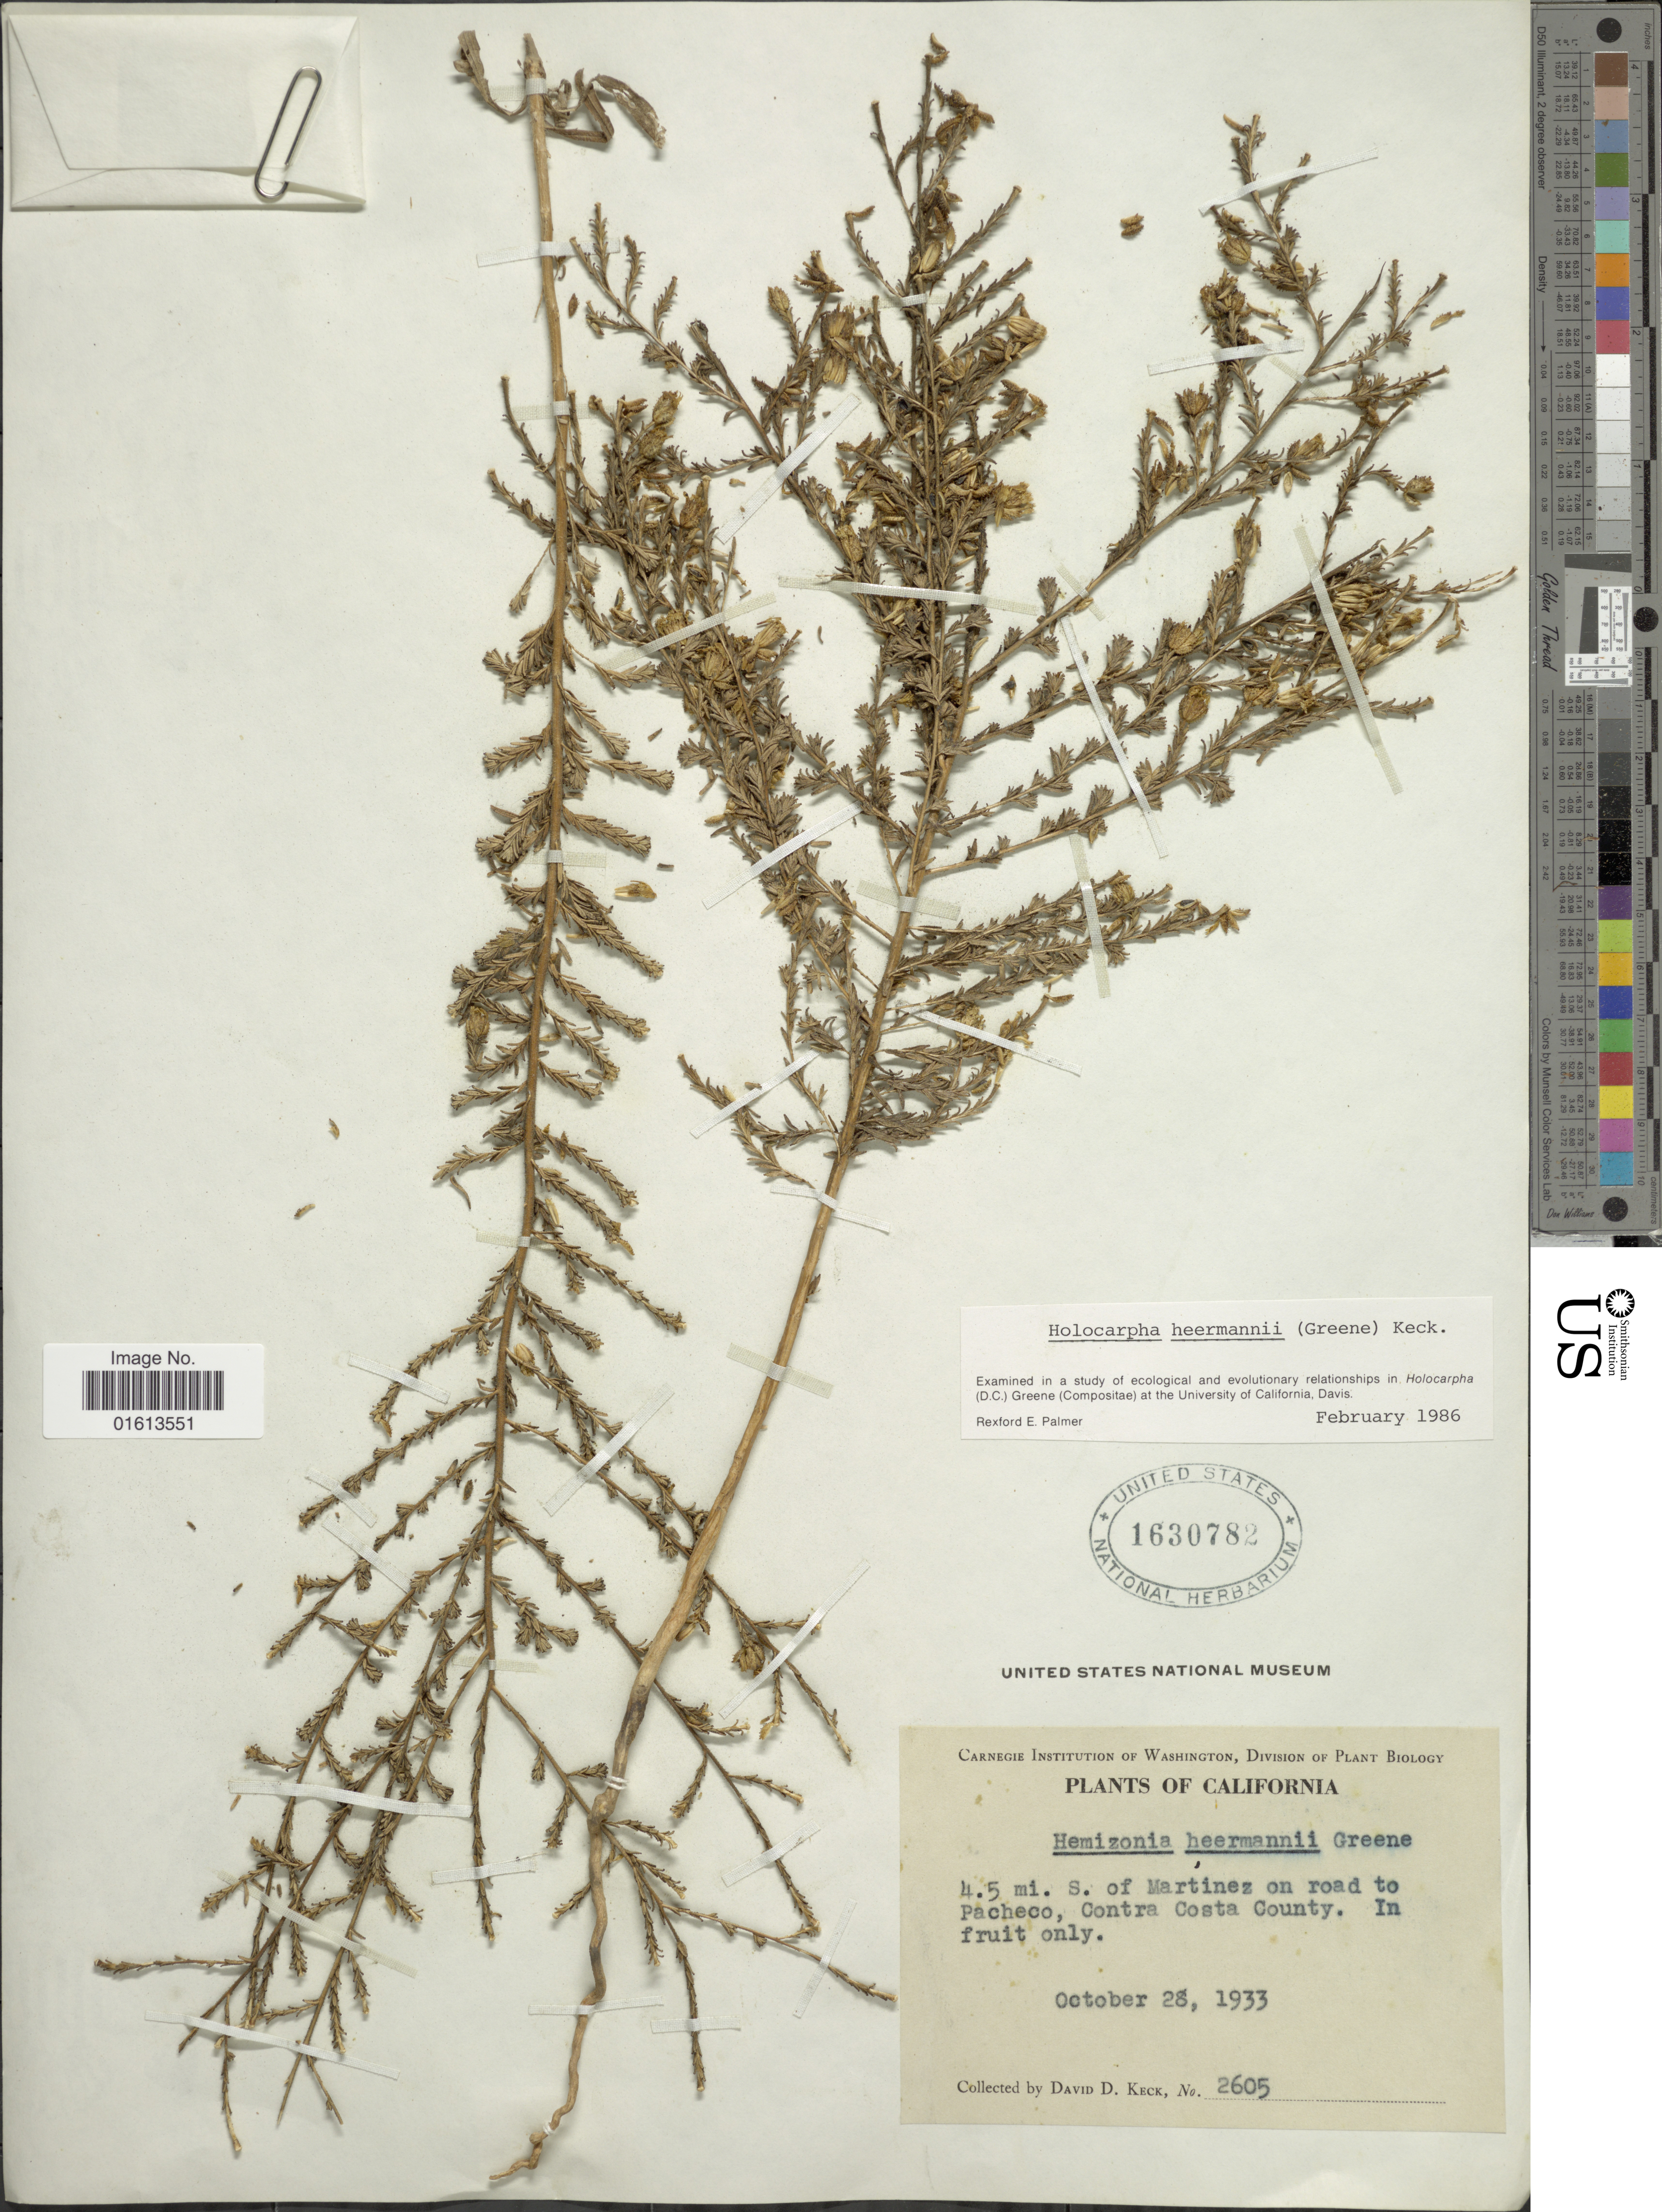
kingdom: Plantae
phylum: Tracheophyta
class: Magnoliopsida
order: Asterales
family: Asteraceae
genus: Holocarpha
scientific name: Holocarpha heermannii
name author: (Greene) D.D. Keck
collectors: D. D. Keck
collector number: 2605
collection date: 1933-10-28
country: United States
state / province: California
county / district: Contra Costa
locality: California. 4.5 mi. S. of Marinez on road to Pacheco, Contra Costa County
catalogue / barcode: US 1630782